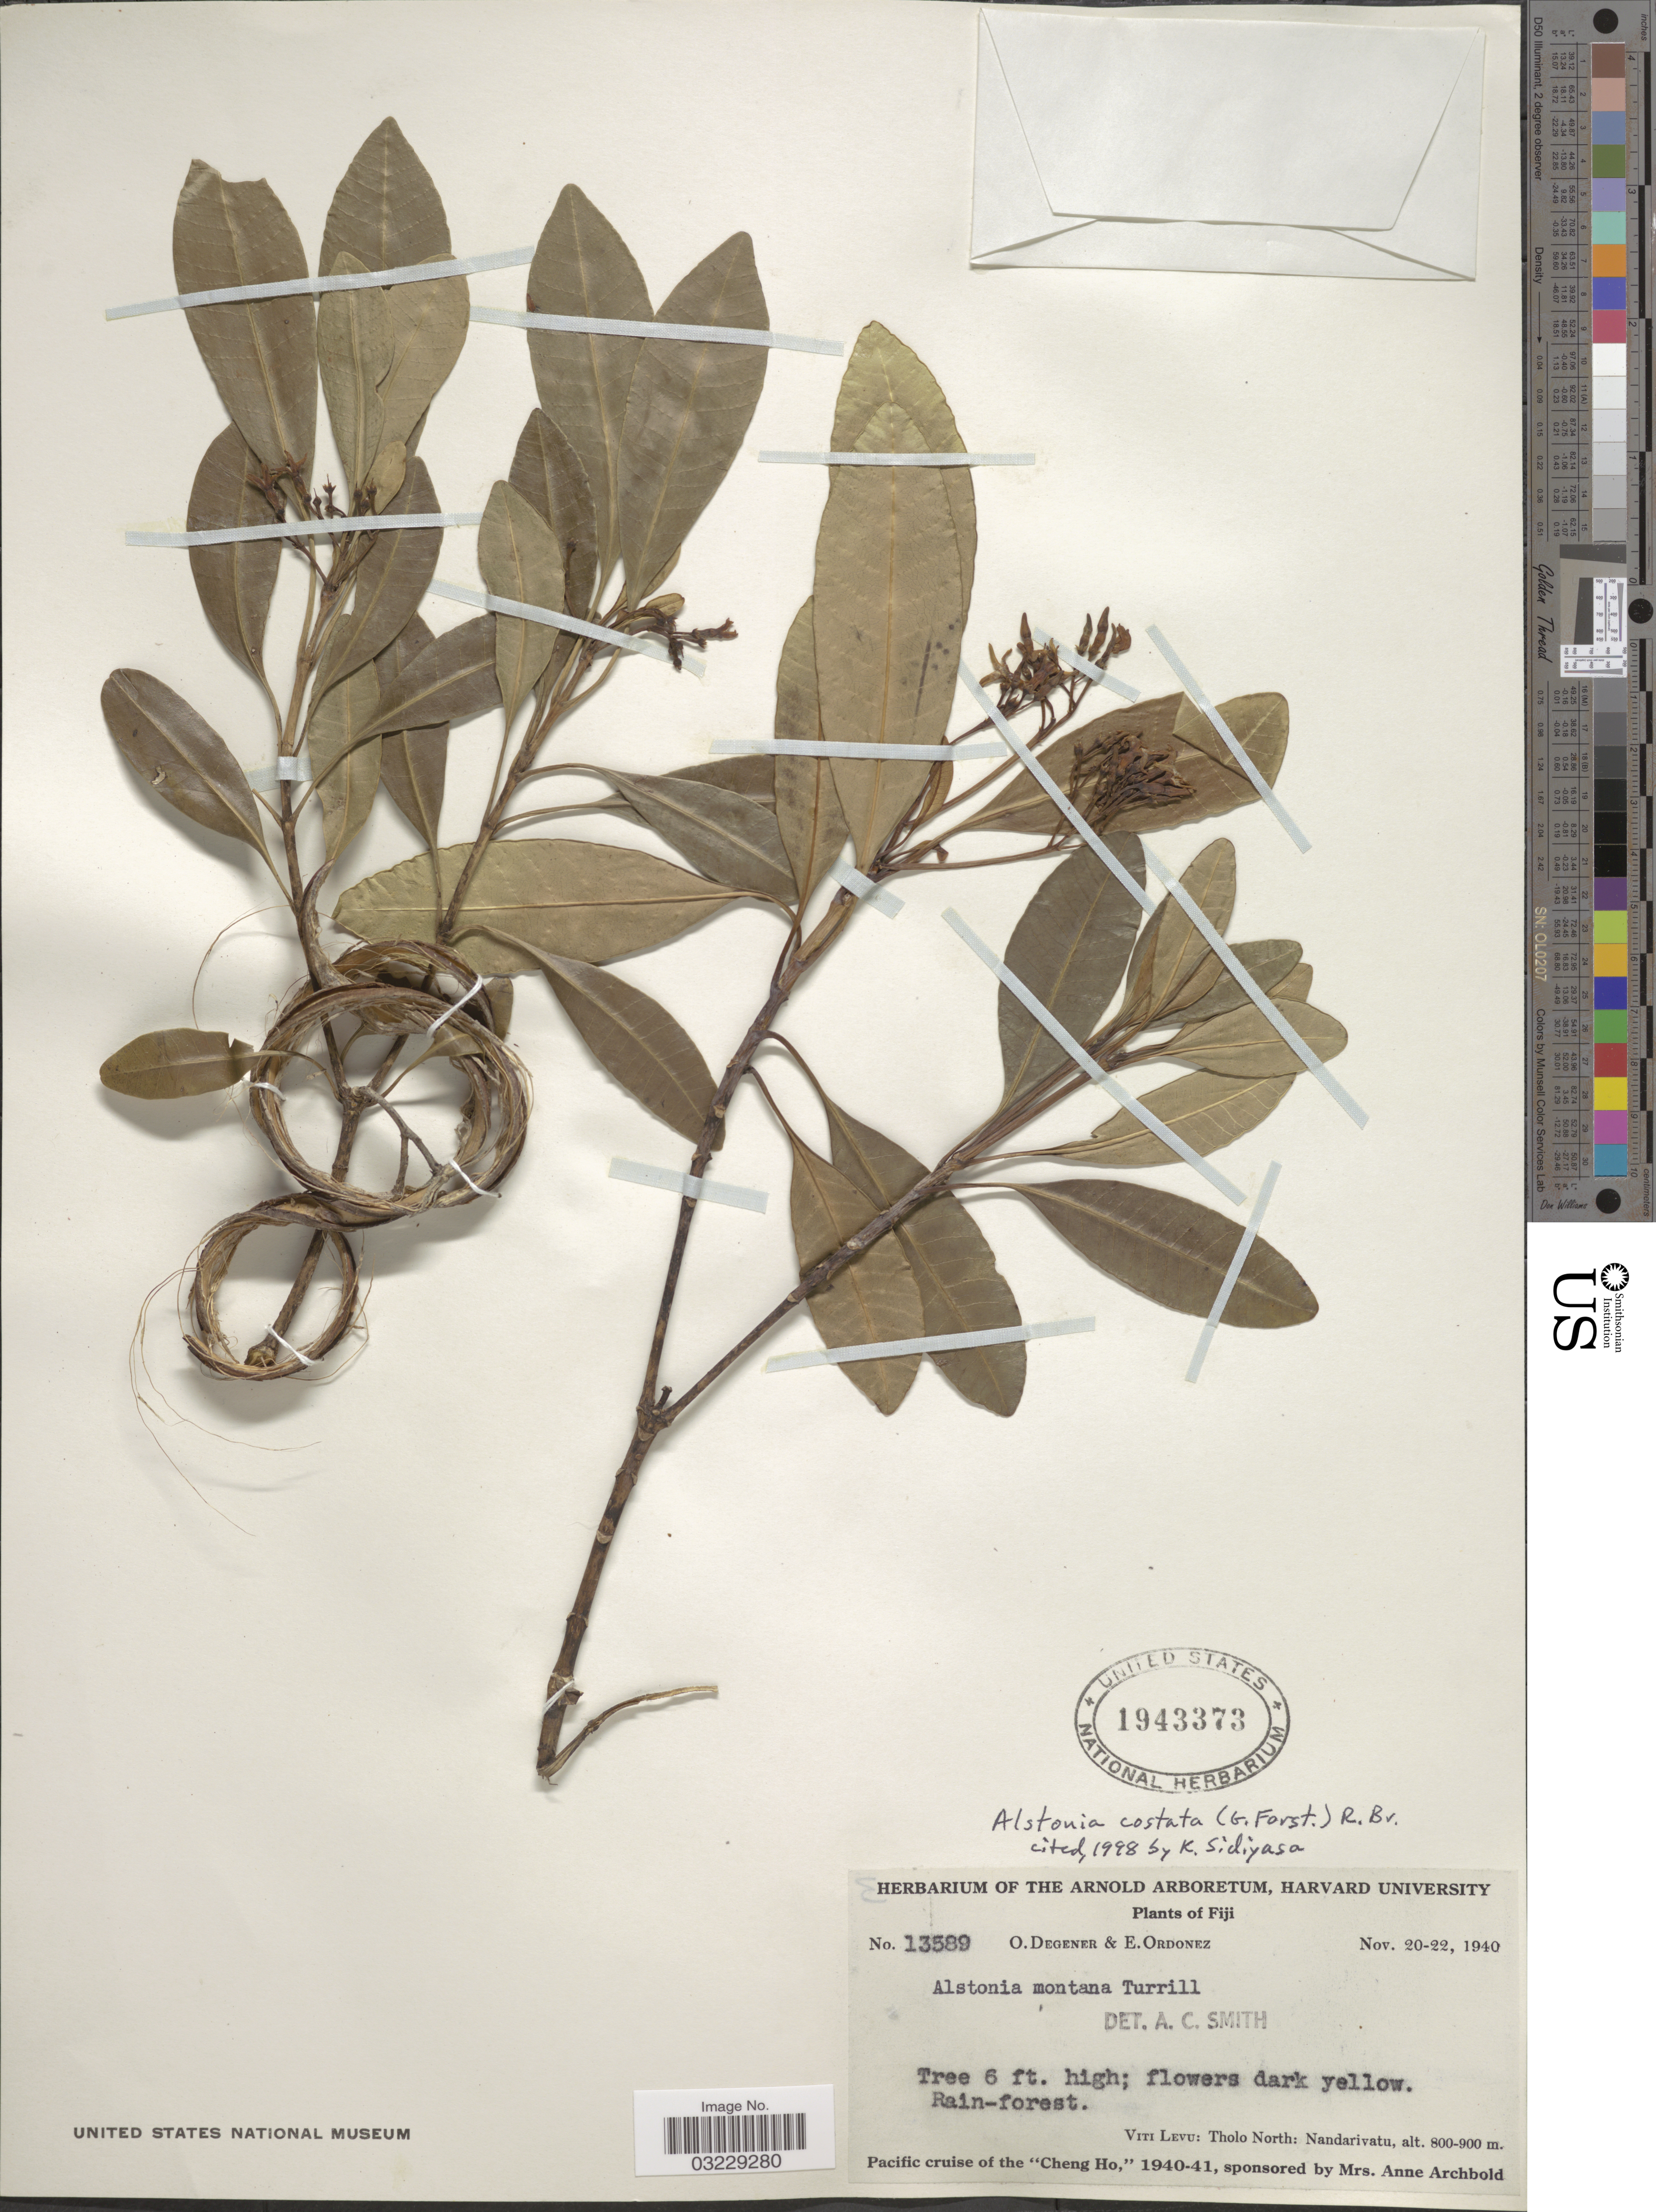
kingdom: Plantae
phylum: Tracheophyta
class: Magnoliopsida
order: Gentianales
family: Apocynaceae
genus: Alstonia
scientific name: Alstonia costata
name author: (G. Forst.) R. Br.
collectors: O. Degener & E. Ordonez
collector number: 13589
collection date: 1940-11-20/1940-11-22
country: Fiji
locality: Viti Levu: Tholo North: Nandarivatu.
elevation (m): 800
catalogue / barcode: US 1943373